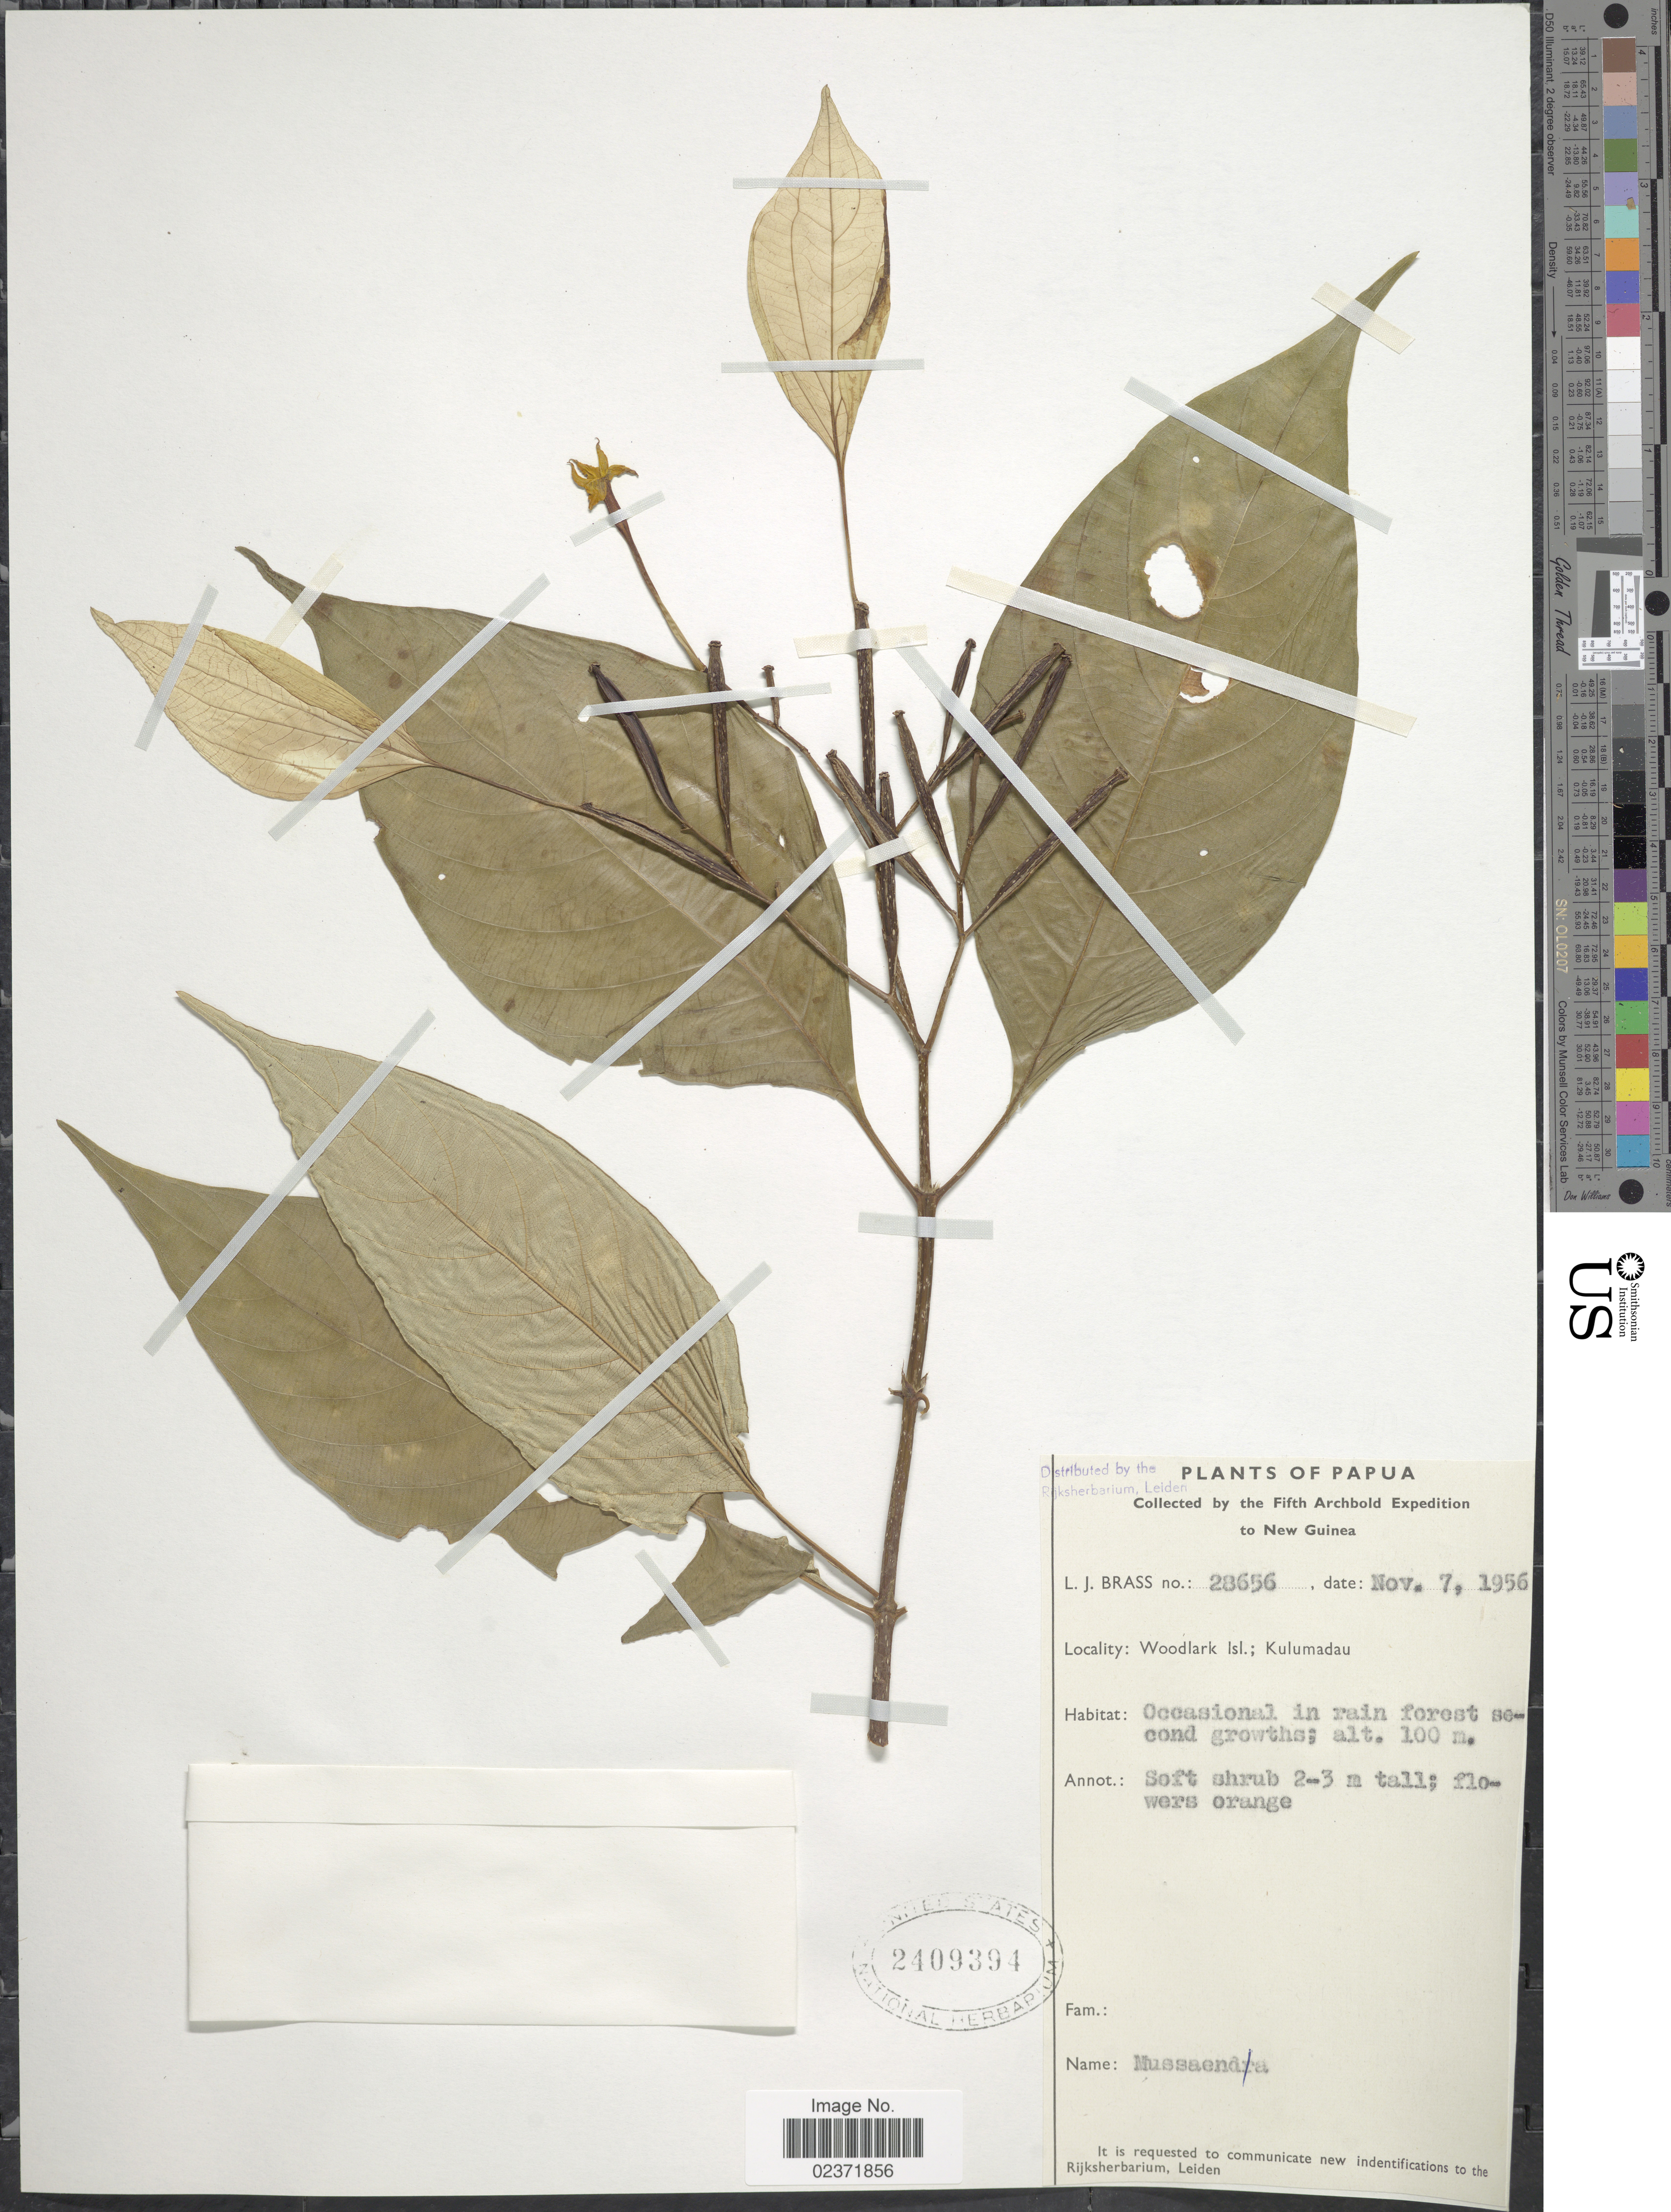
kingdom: Plantae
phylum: Tracheophyta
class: Magnoliopsida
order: Gentianales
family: Rubiaceae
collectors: L. J. Brass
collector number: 28656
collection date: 1956-11-07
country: Papua New Guinea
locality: Papua, New Guinea, Woodlark Isl.; Kulumadau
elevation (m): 100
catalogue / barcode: US 2409394